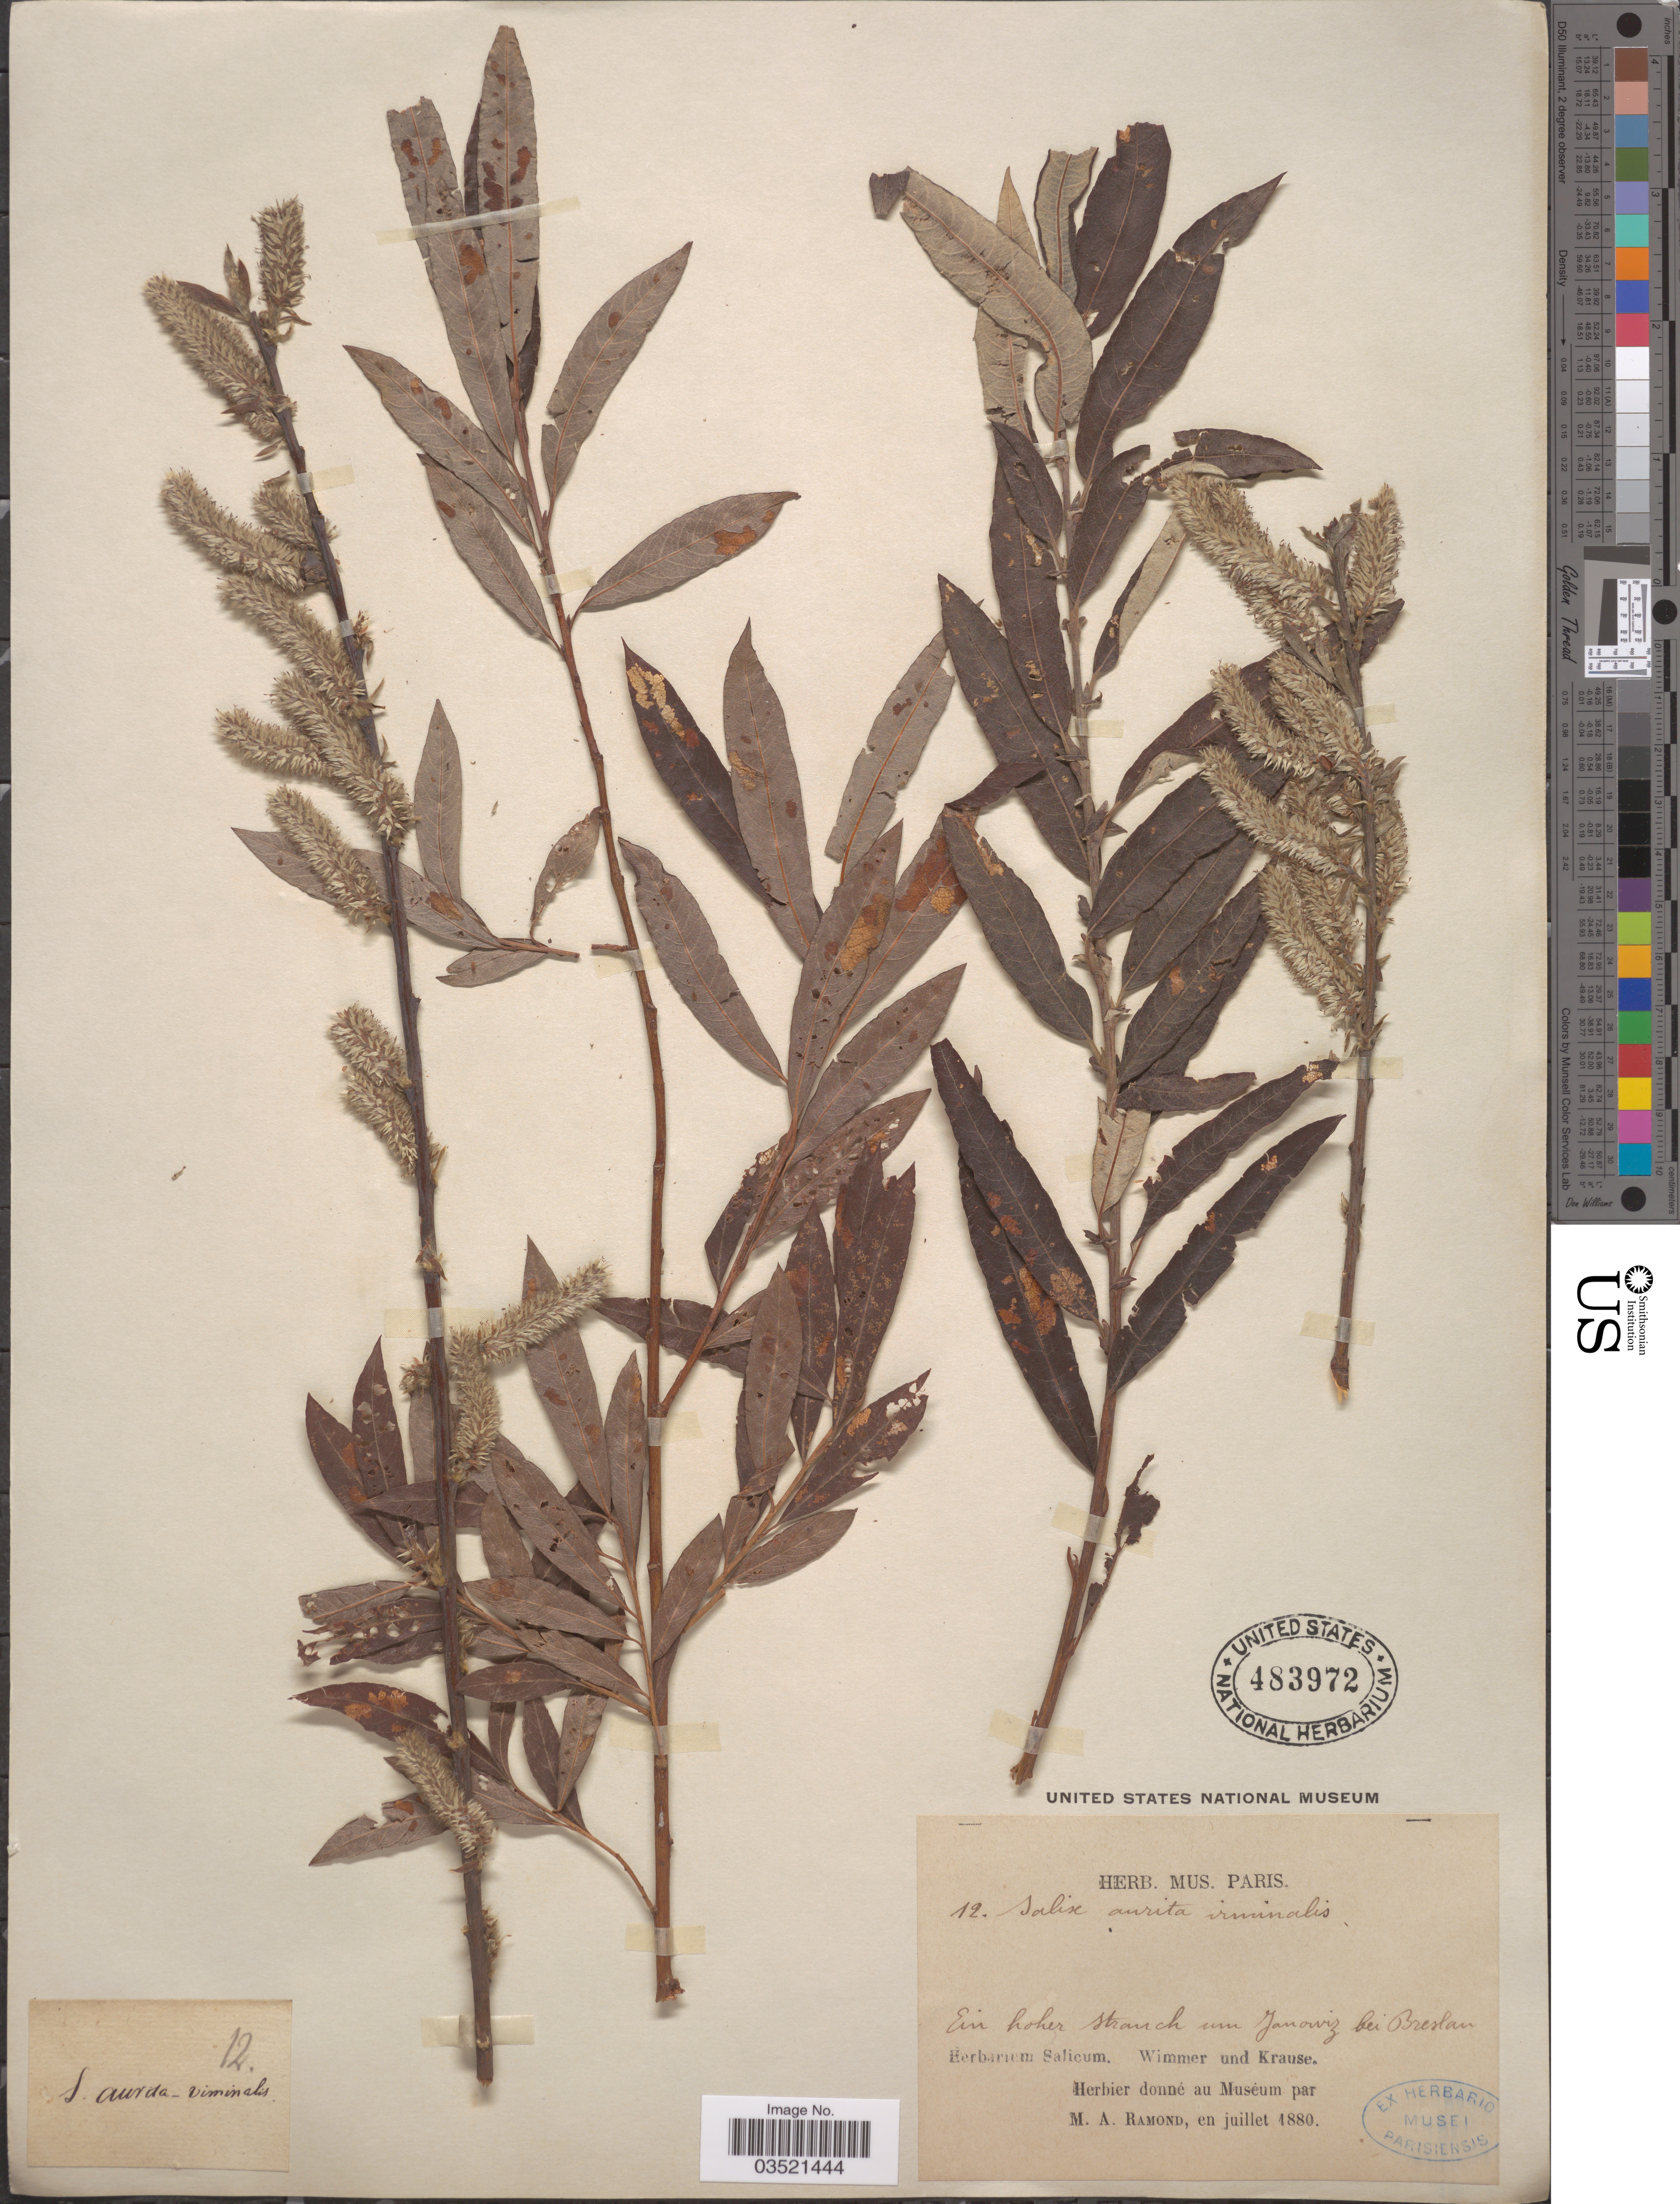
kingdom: Plantae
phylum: Tracheophyta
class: Magnoliopsida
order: Malpighiales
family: Salicaceae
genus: Salix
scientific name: Salix aurita x S. viminalis L.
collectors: Wimmer & -- Krause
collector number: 12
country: Poland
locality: Ein hoher strauch um Janowiz bei Breslau.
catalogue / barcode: US 483972